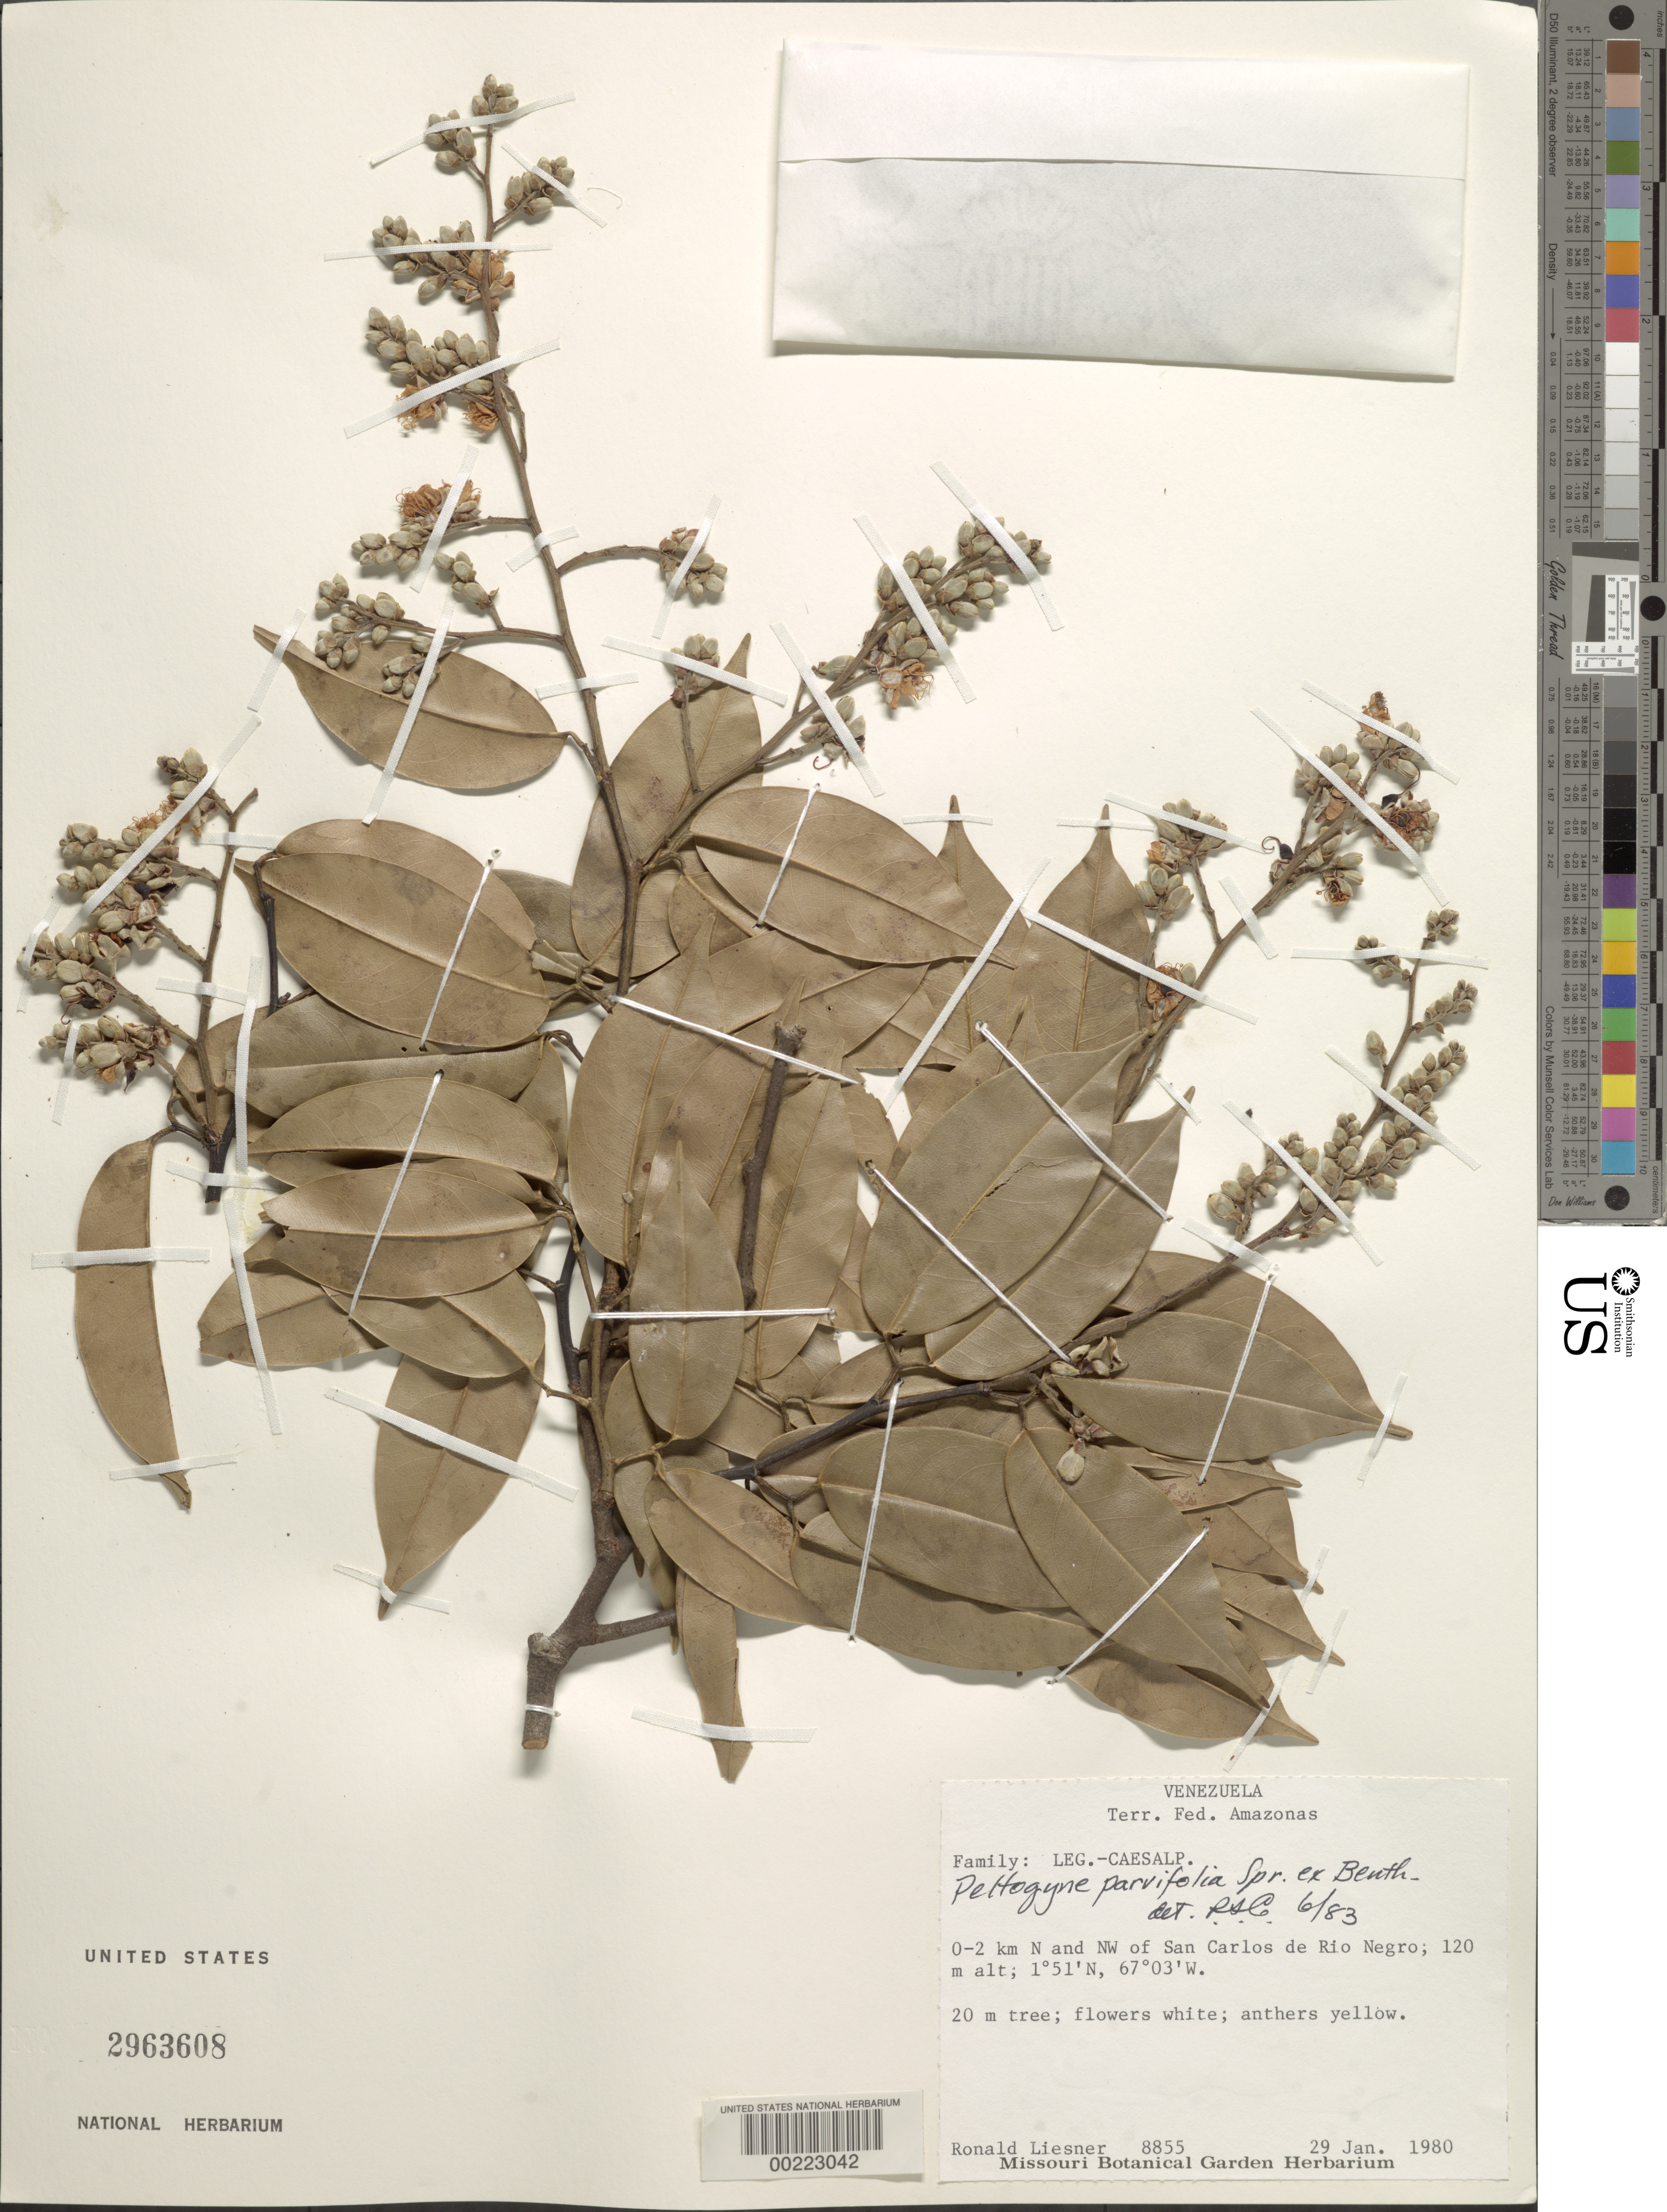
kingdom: Plantae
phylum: Tracheophyta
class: Magnoliopsida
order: Fabales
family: Fabaceae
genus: Peltogyne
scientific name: Peltogyne parvifolia subsp. parvifolia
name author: Spruce ex Benth.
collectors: R. L. Liesner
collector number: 8855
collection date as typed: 29 Jan 1980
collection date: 1980-01-29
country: Venezuela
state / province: Amazonas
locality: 0-2 km N and NW of San Carlos de Rio Negro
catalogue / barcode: US 2963608